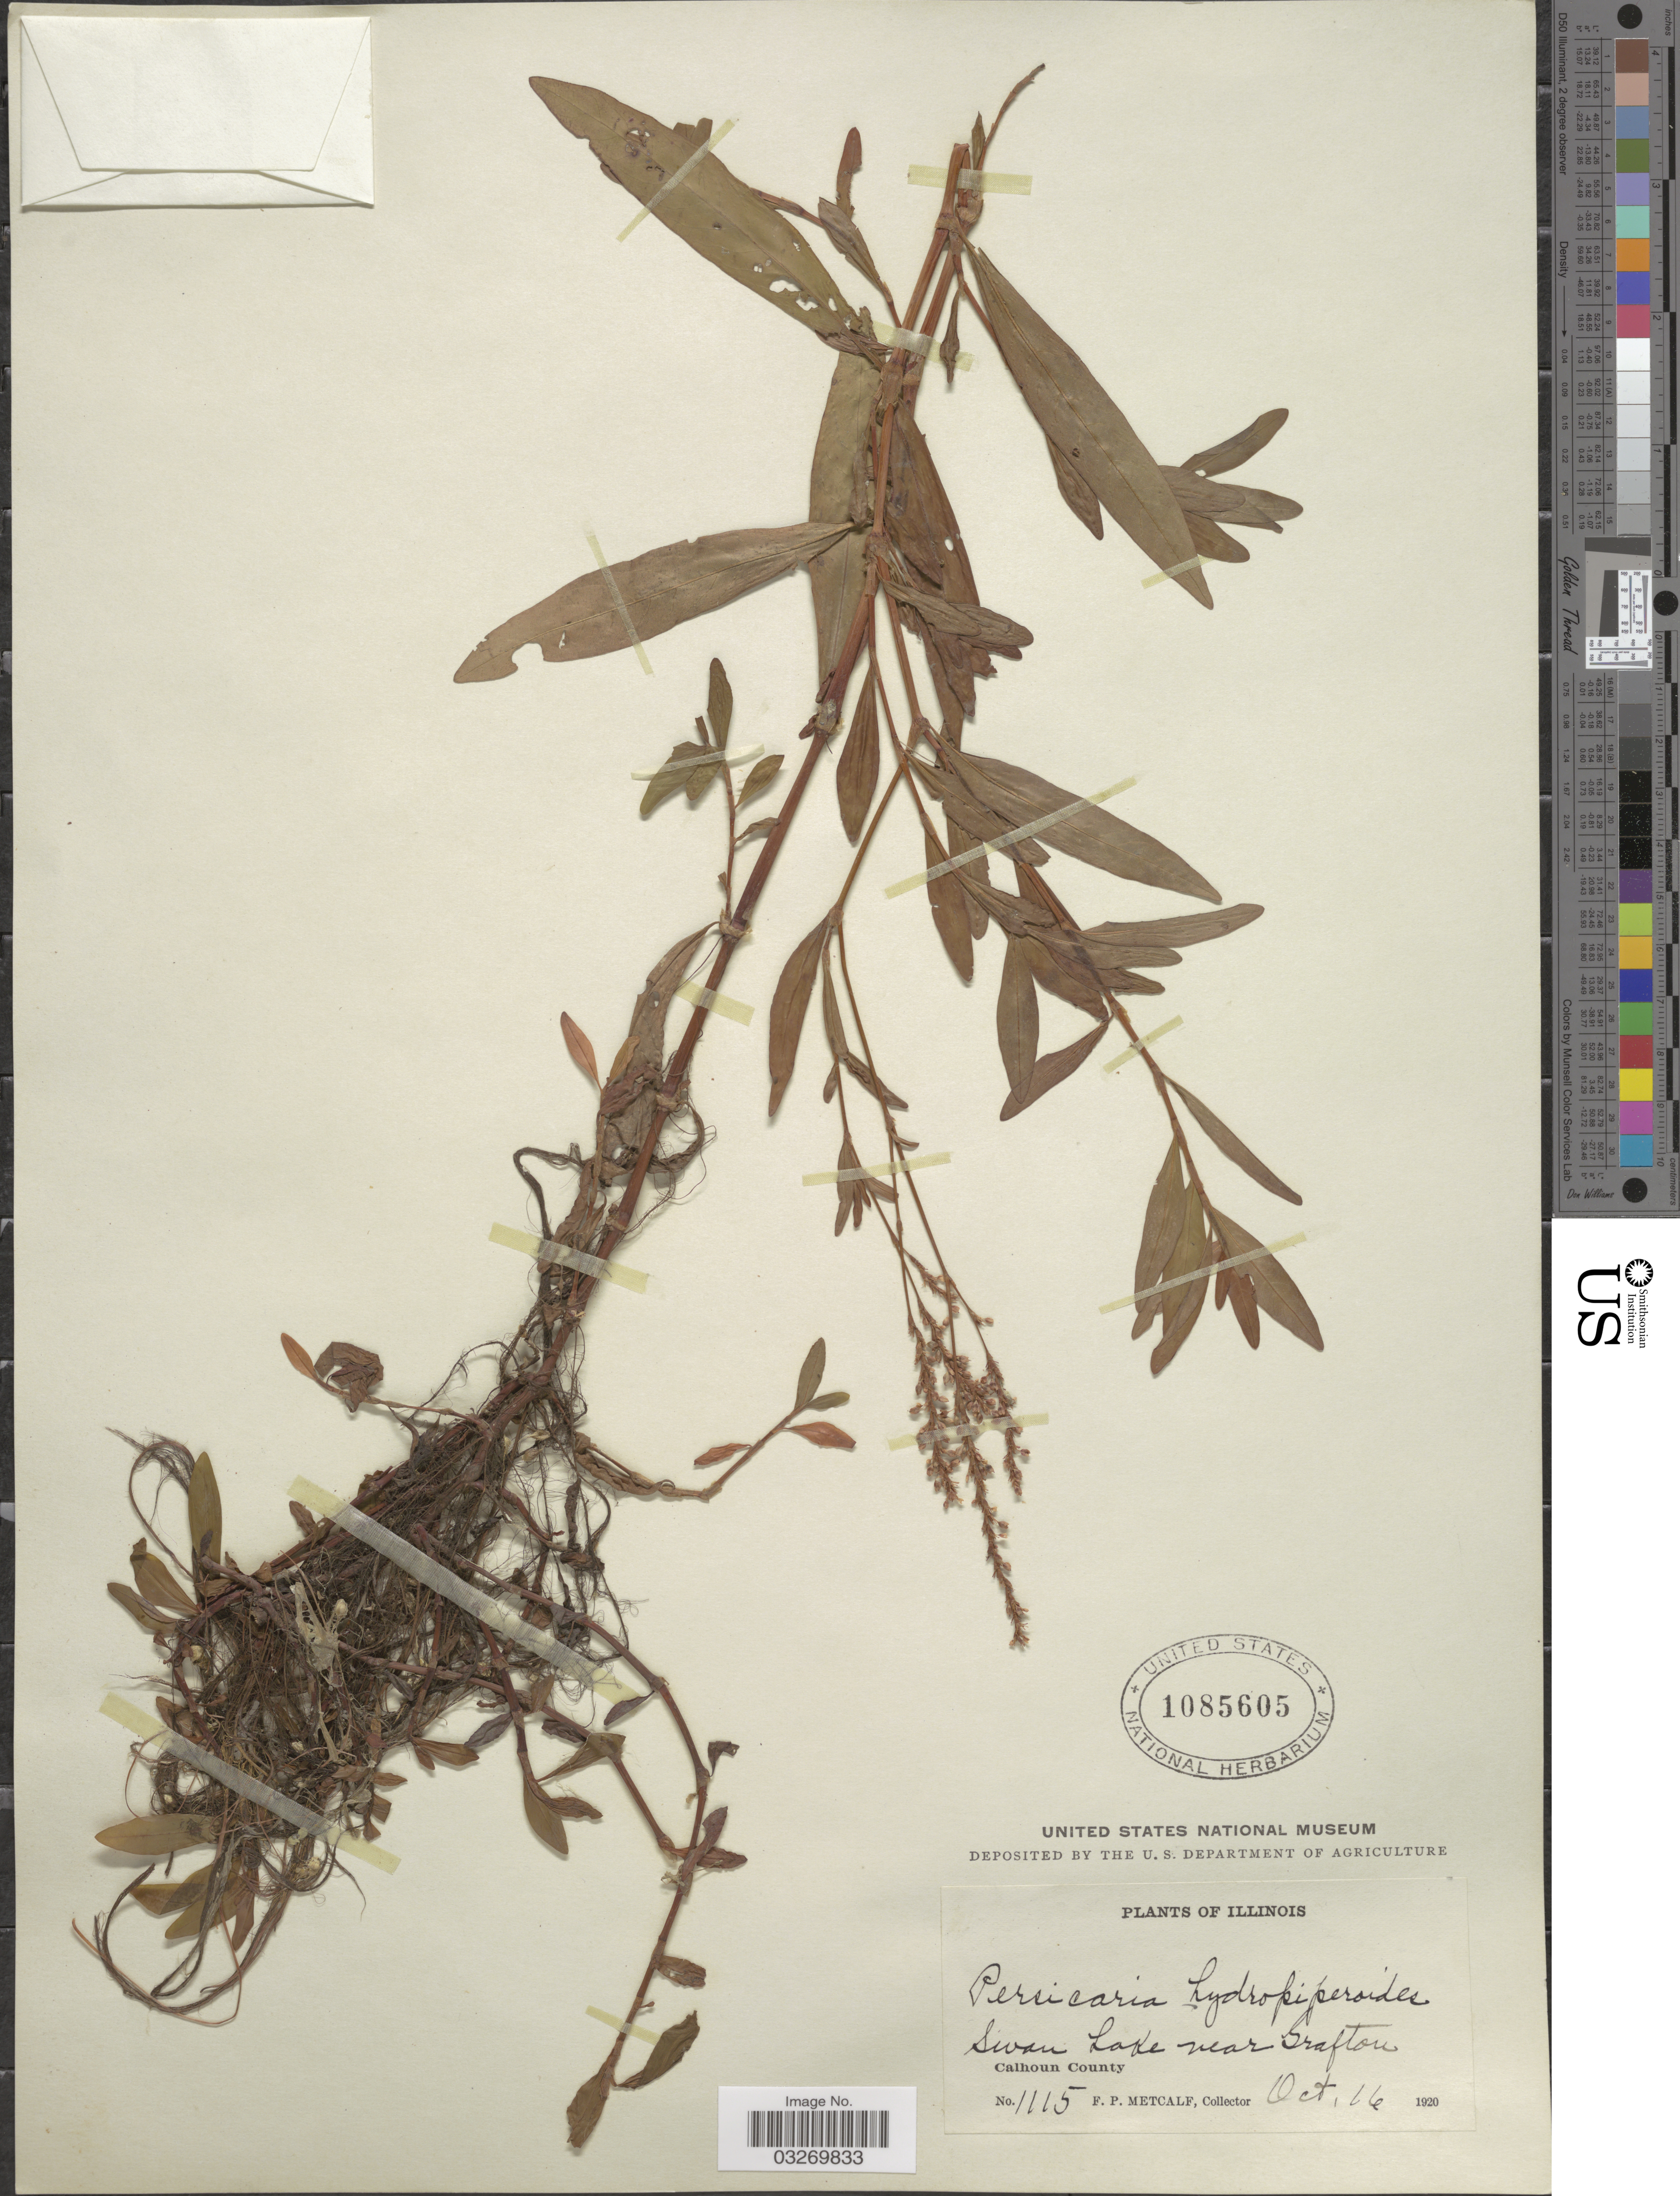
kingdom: Plantae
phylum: Tracheophyta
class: Magnoliopsida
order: Caryophyllales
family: Polygonaceae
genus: Persicaria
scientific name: Persicaria hydropiperoides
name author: (Michx.) Small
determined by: Atha, D. E.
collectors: F. Metcalf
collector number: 1115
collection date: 1920-10-16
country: United States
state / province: Illinois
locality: Swan Lake near Grafton. Calhoun County.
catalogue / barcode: US 1085605